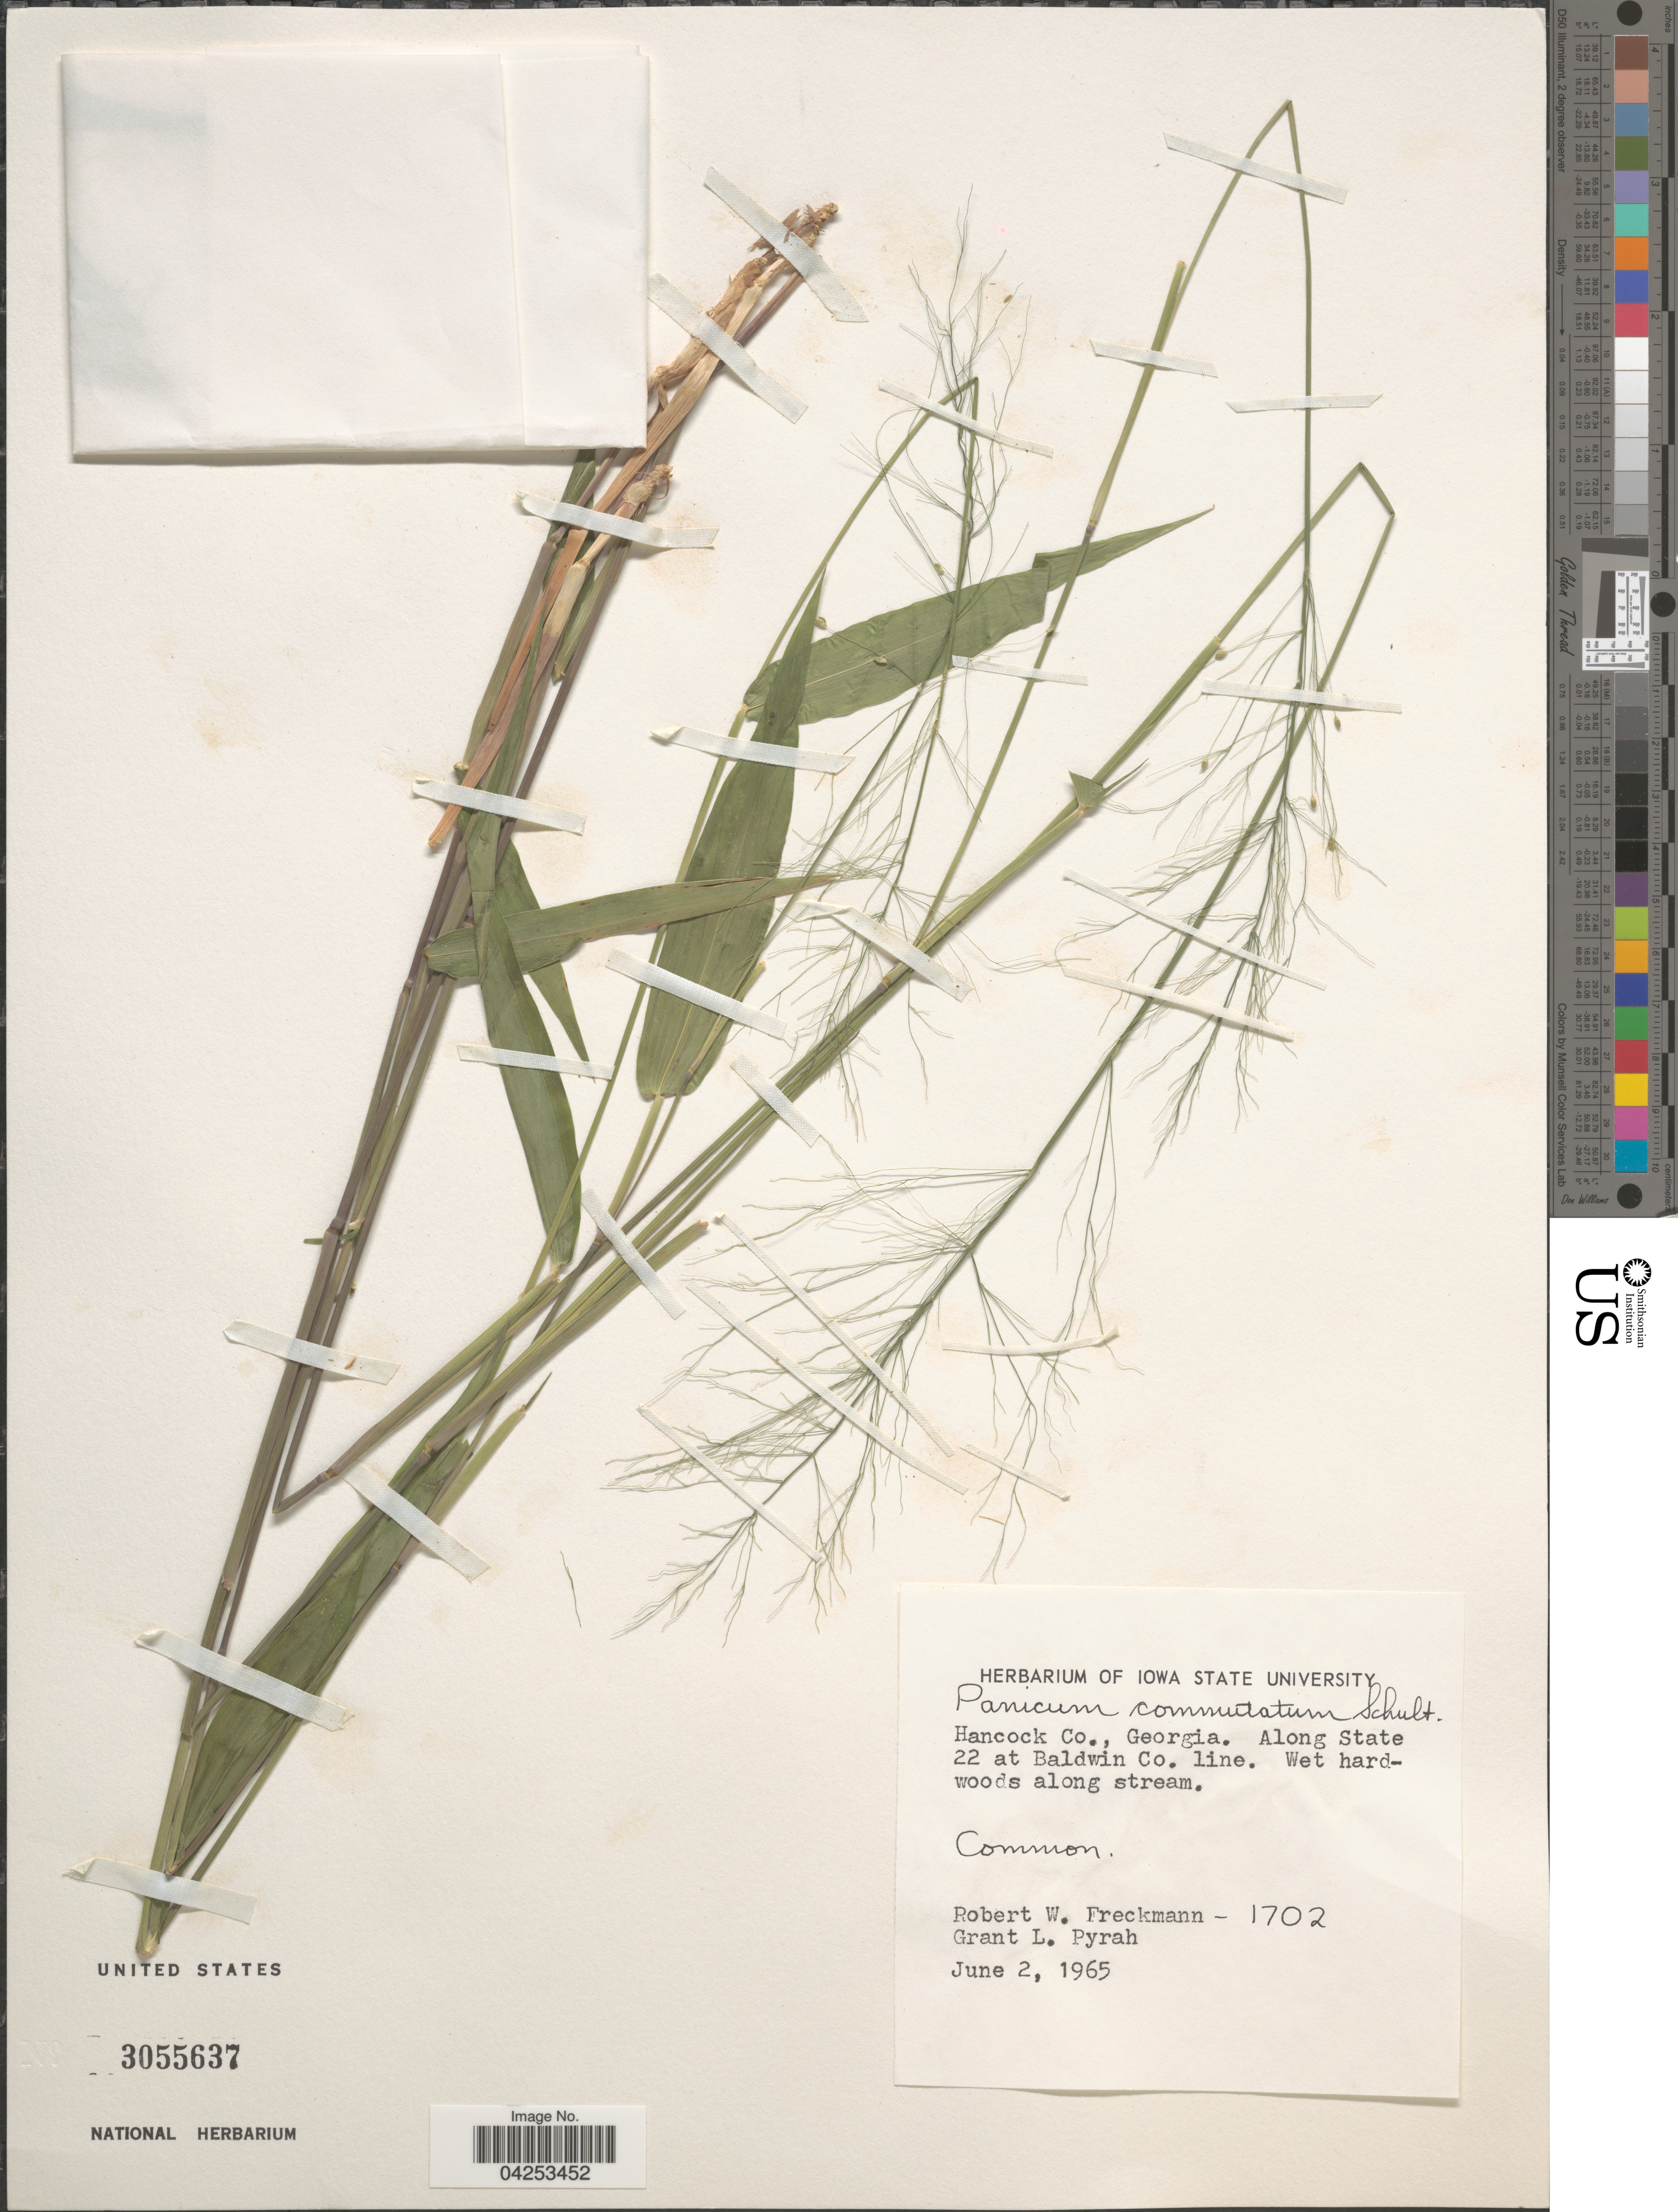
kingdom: Plantae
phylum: Tracheophyta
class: Liliopsida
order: Poales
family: Poaceae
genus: Dichanthelium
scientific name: Dichanthelium commutatum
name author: (Schult.) Gould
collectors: R. Freckmann & G. Pyrah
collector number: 1702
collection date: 1965-06-02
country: United States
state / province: Georgia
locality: Hancock Co. Along state 22 at Baldwin Co. line.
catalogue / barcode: US 3055637